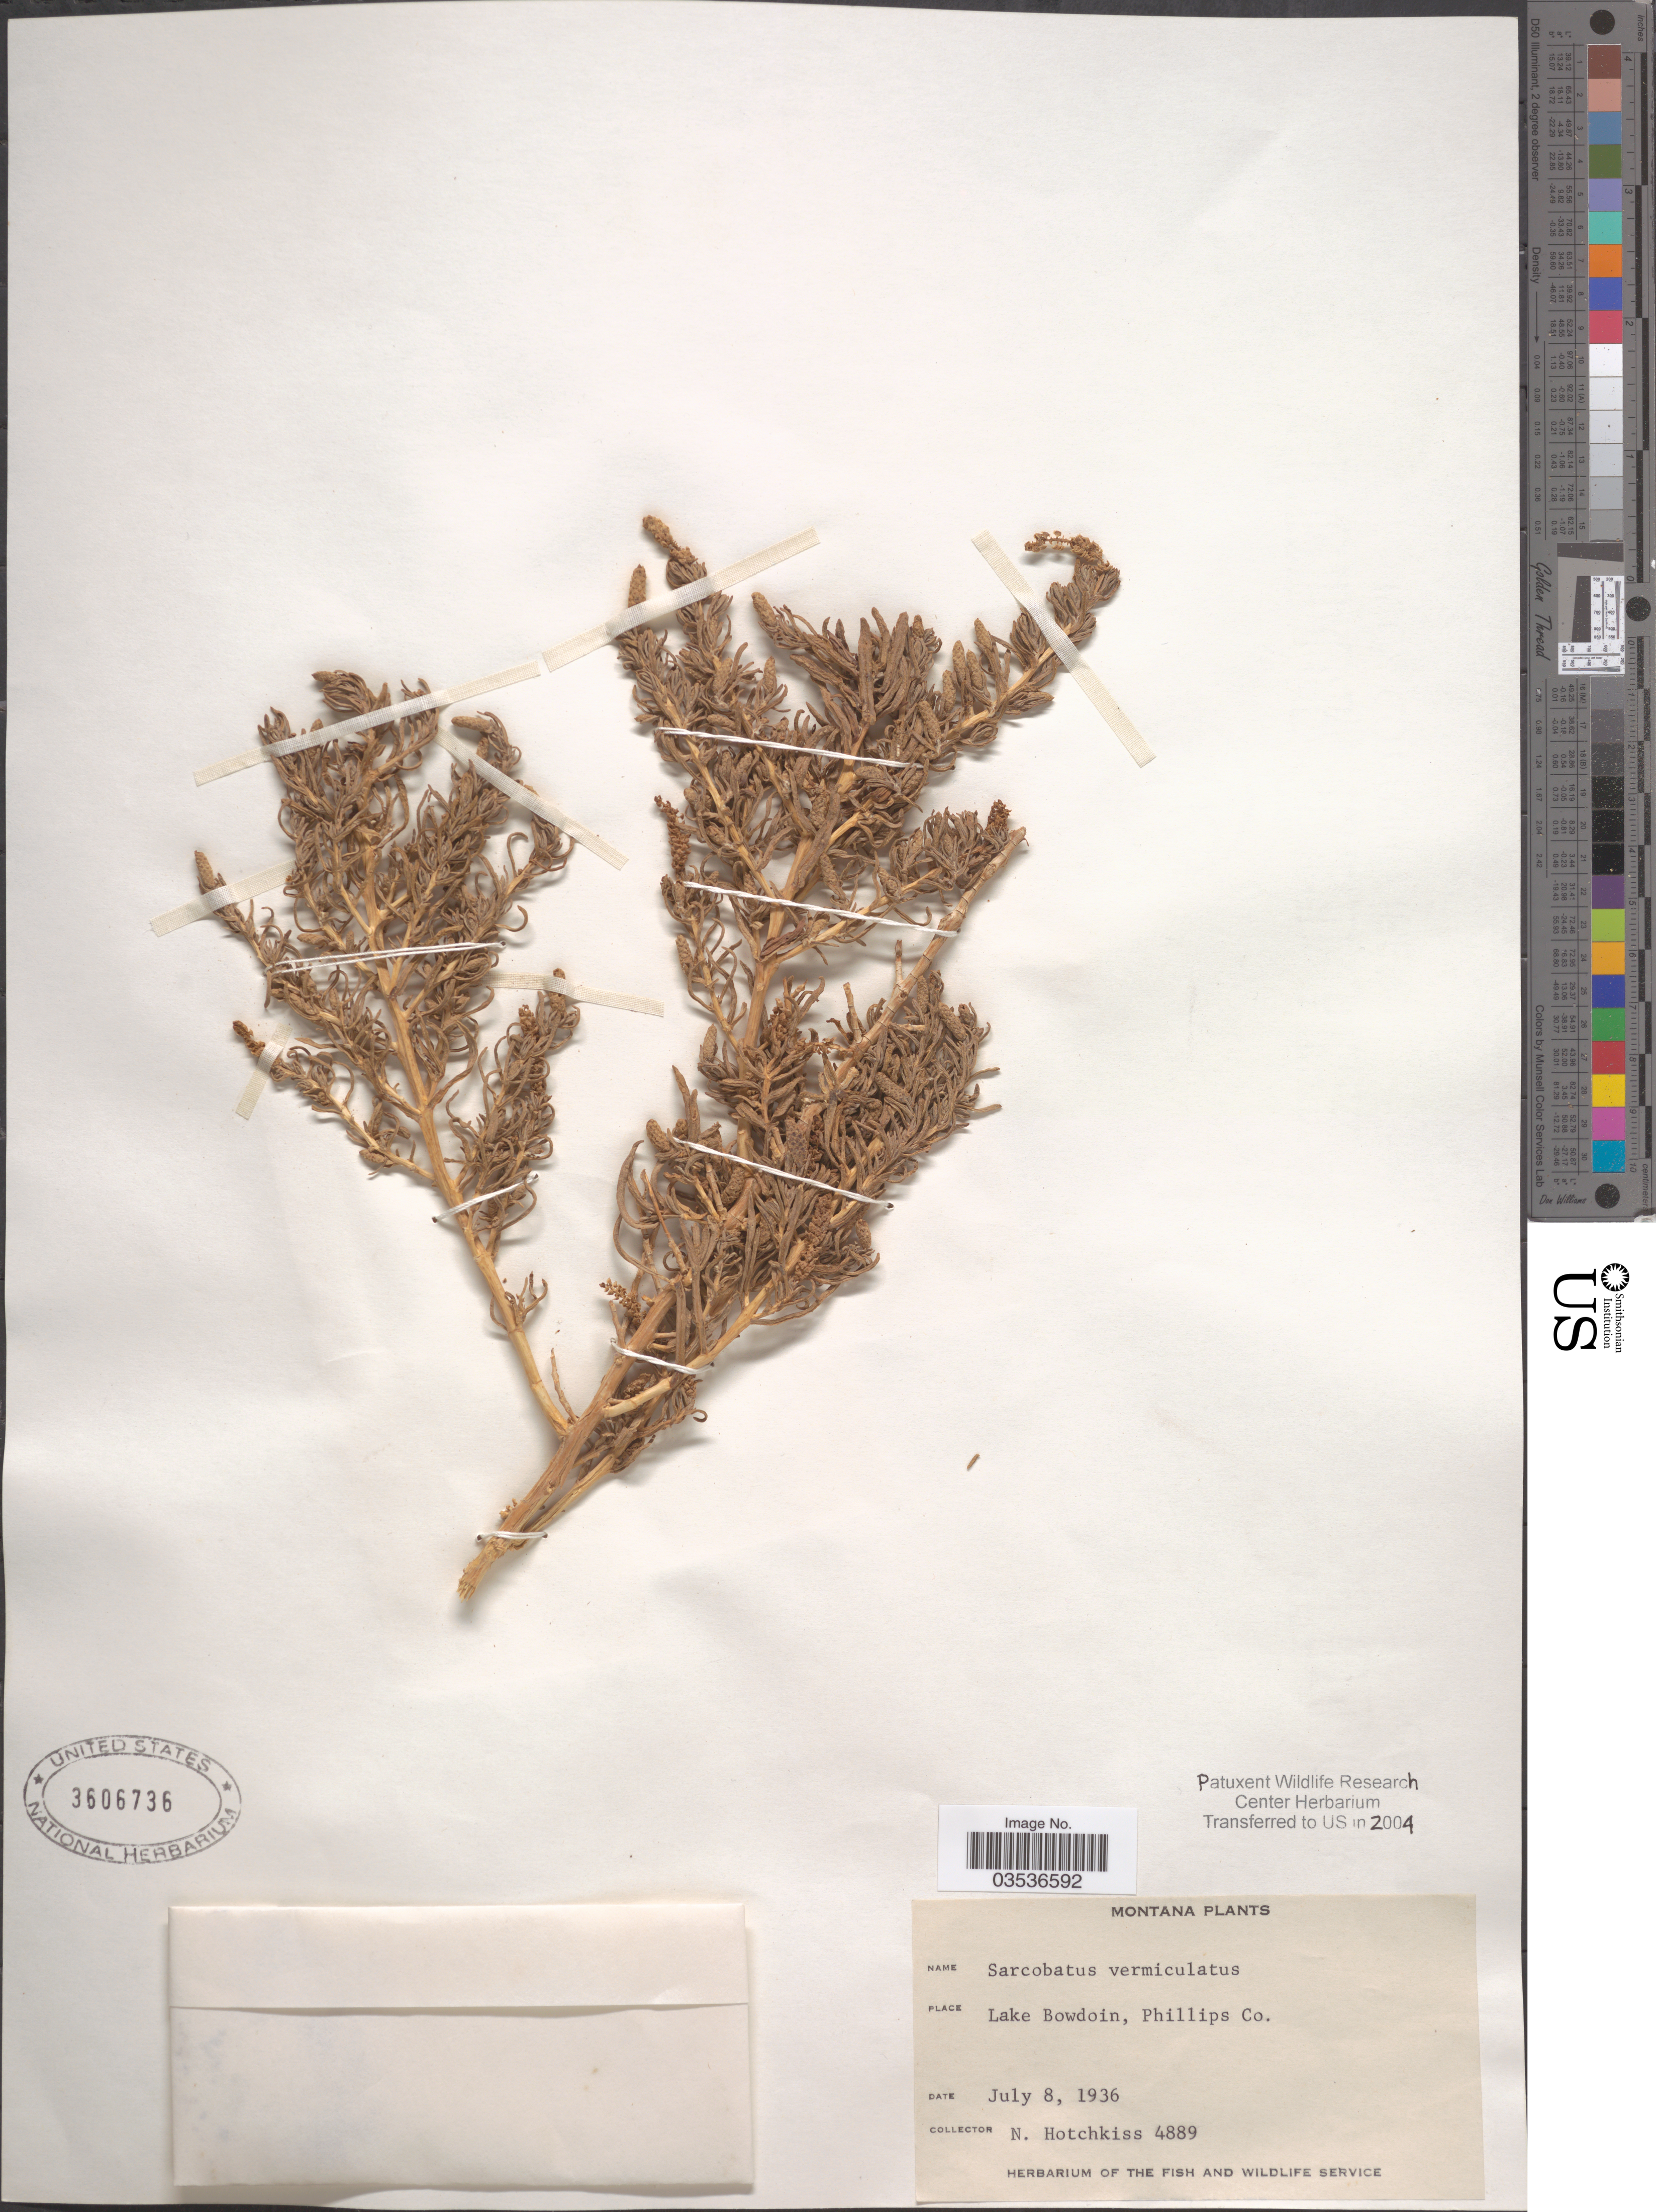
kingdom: Plantae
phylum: Tracheophyta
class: Magnoliopsida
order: Caryophyllales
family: Sarcobataceae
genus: Sarcobatus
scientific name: Sarcobatus vermiculatus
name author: (Hook.) Torr.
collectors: N. Hotchkiss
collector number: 4889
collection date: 1936-07-08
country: United States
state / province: Montana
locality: Lake Bowdoin, Phillips Co.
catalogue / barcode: US 3606736